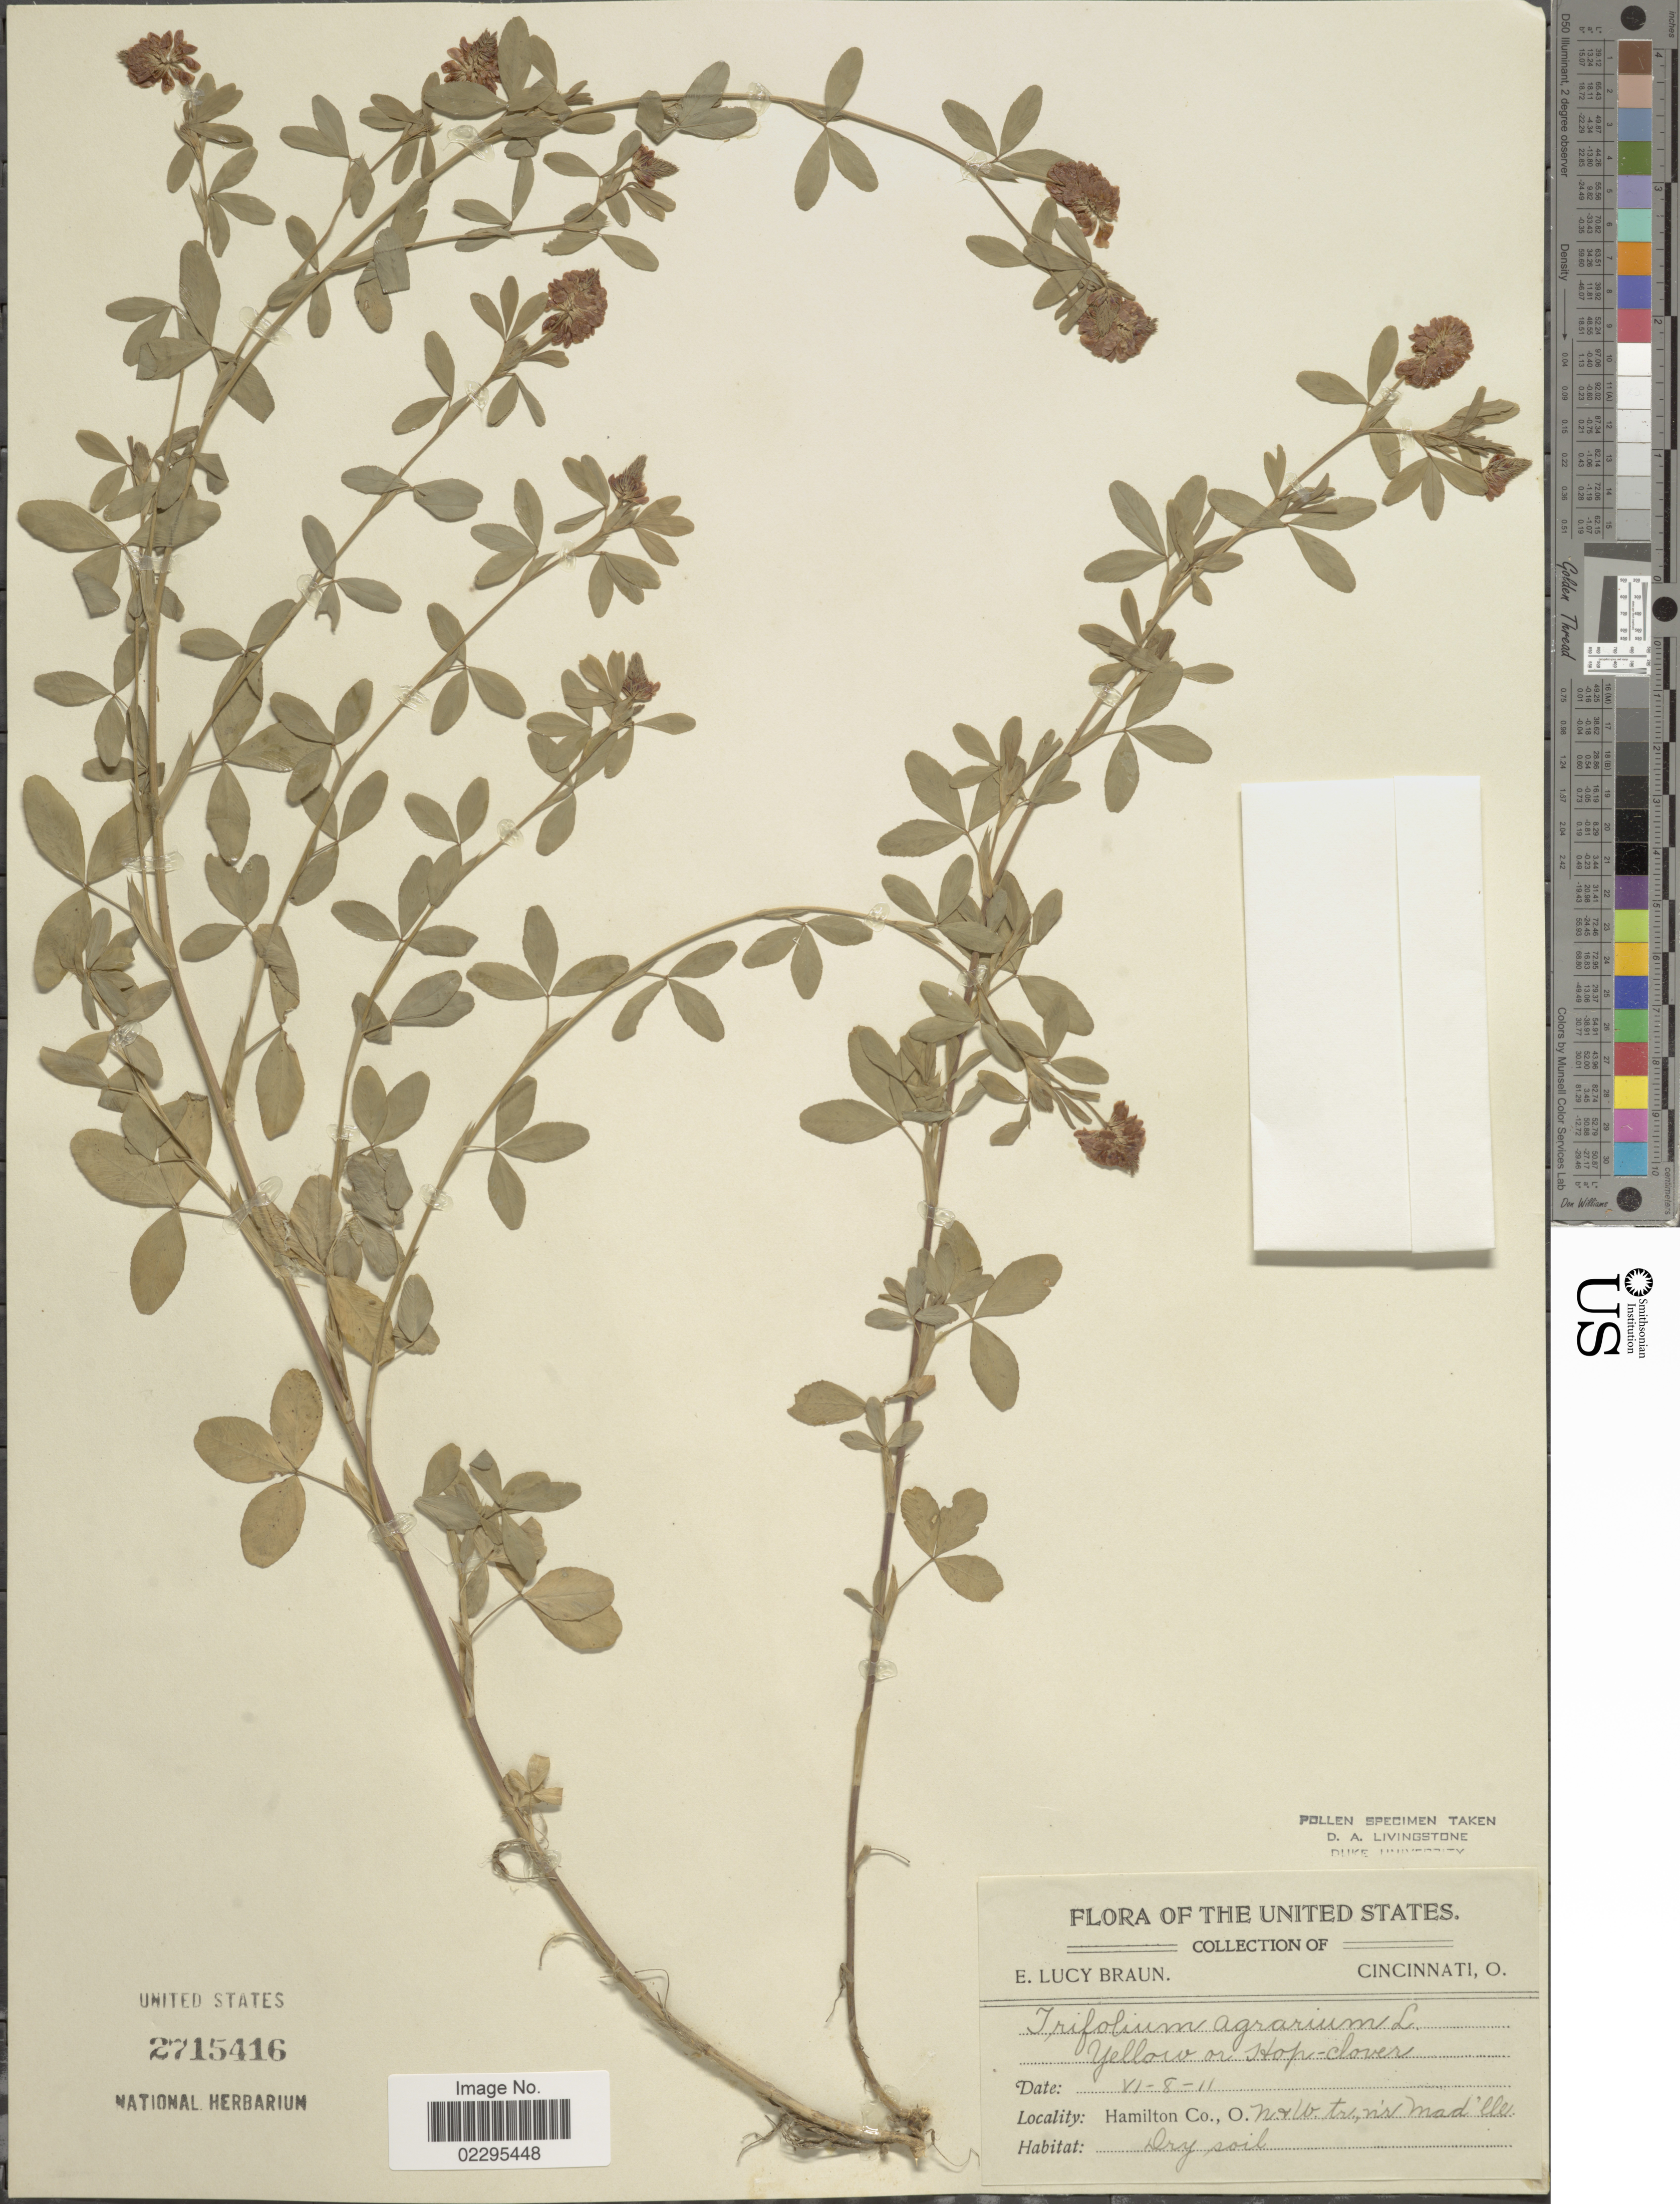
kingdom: Plantae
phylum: Tracheophyta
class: Magnoliopsida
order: Fabales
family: Fabaceae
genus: Trifolium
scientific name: Trifolium agrarium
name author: L.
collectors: E. L. Braun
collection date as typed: Transcribed d/m/y: 8/6/11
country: United States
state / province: Ohio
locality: Hamilton Co., N. & W. tr.,[interpreted] n'r Mad'lle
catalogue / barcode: US 2715416